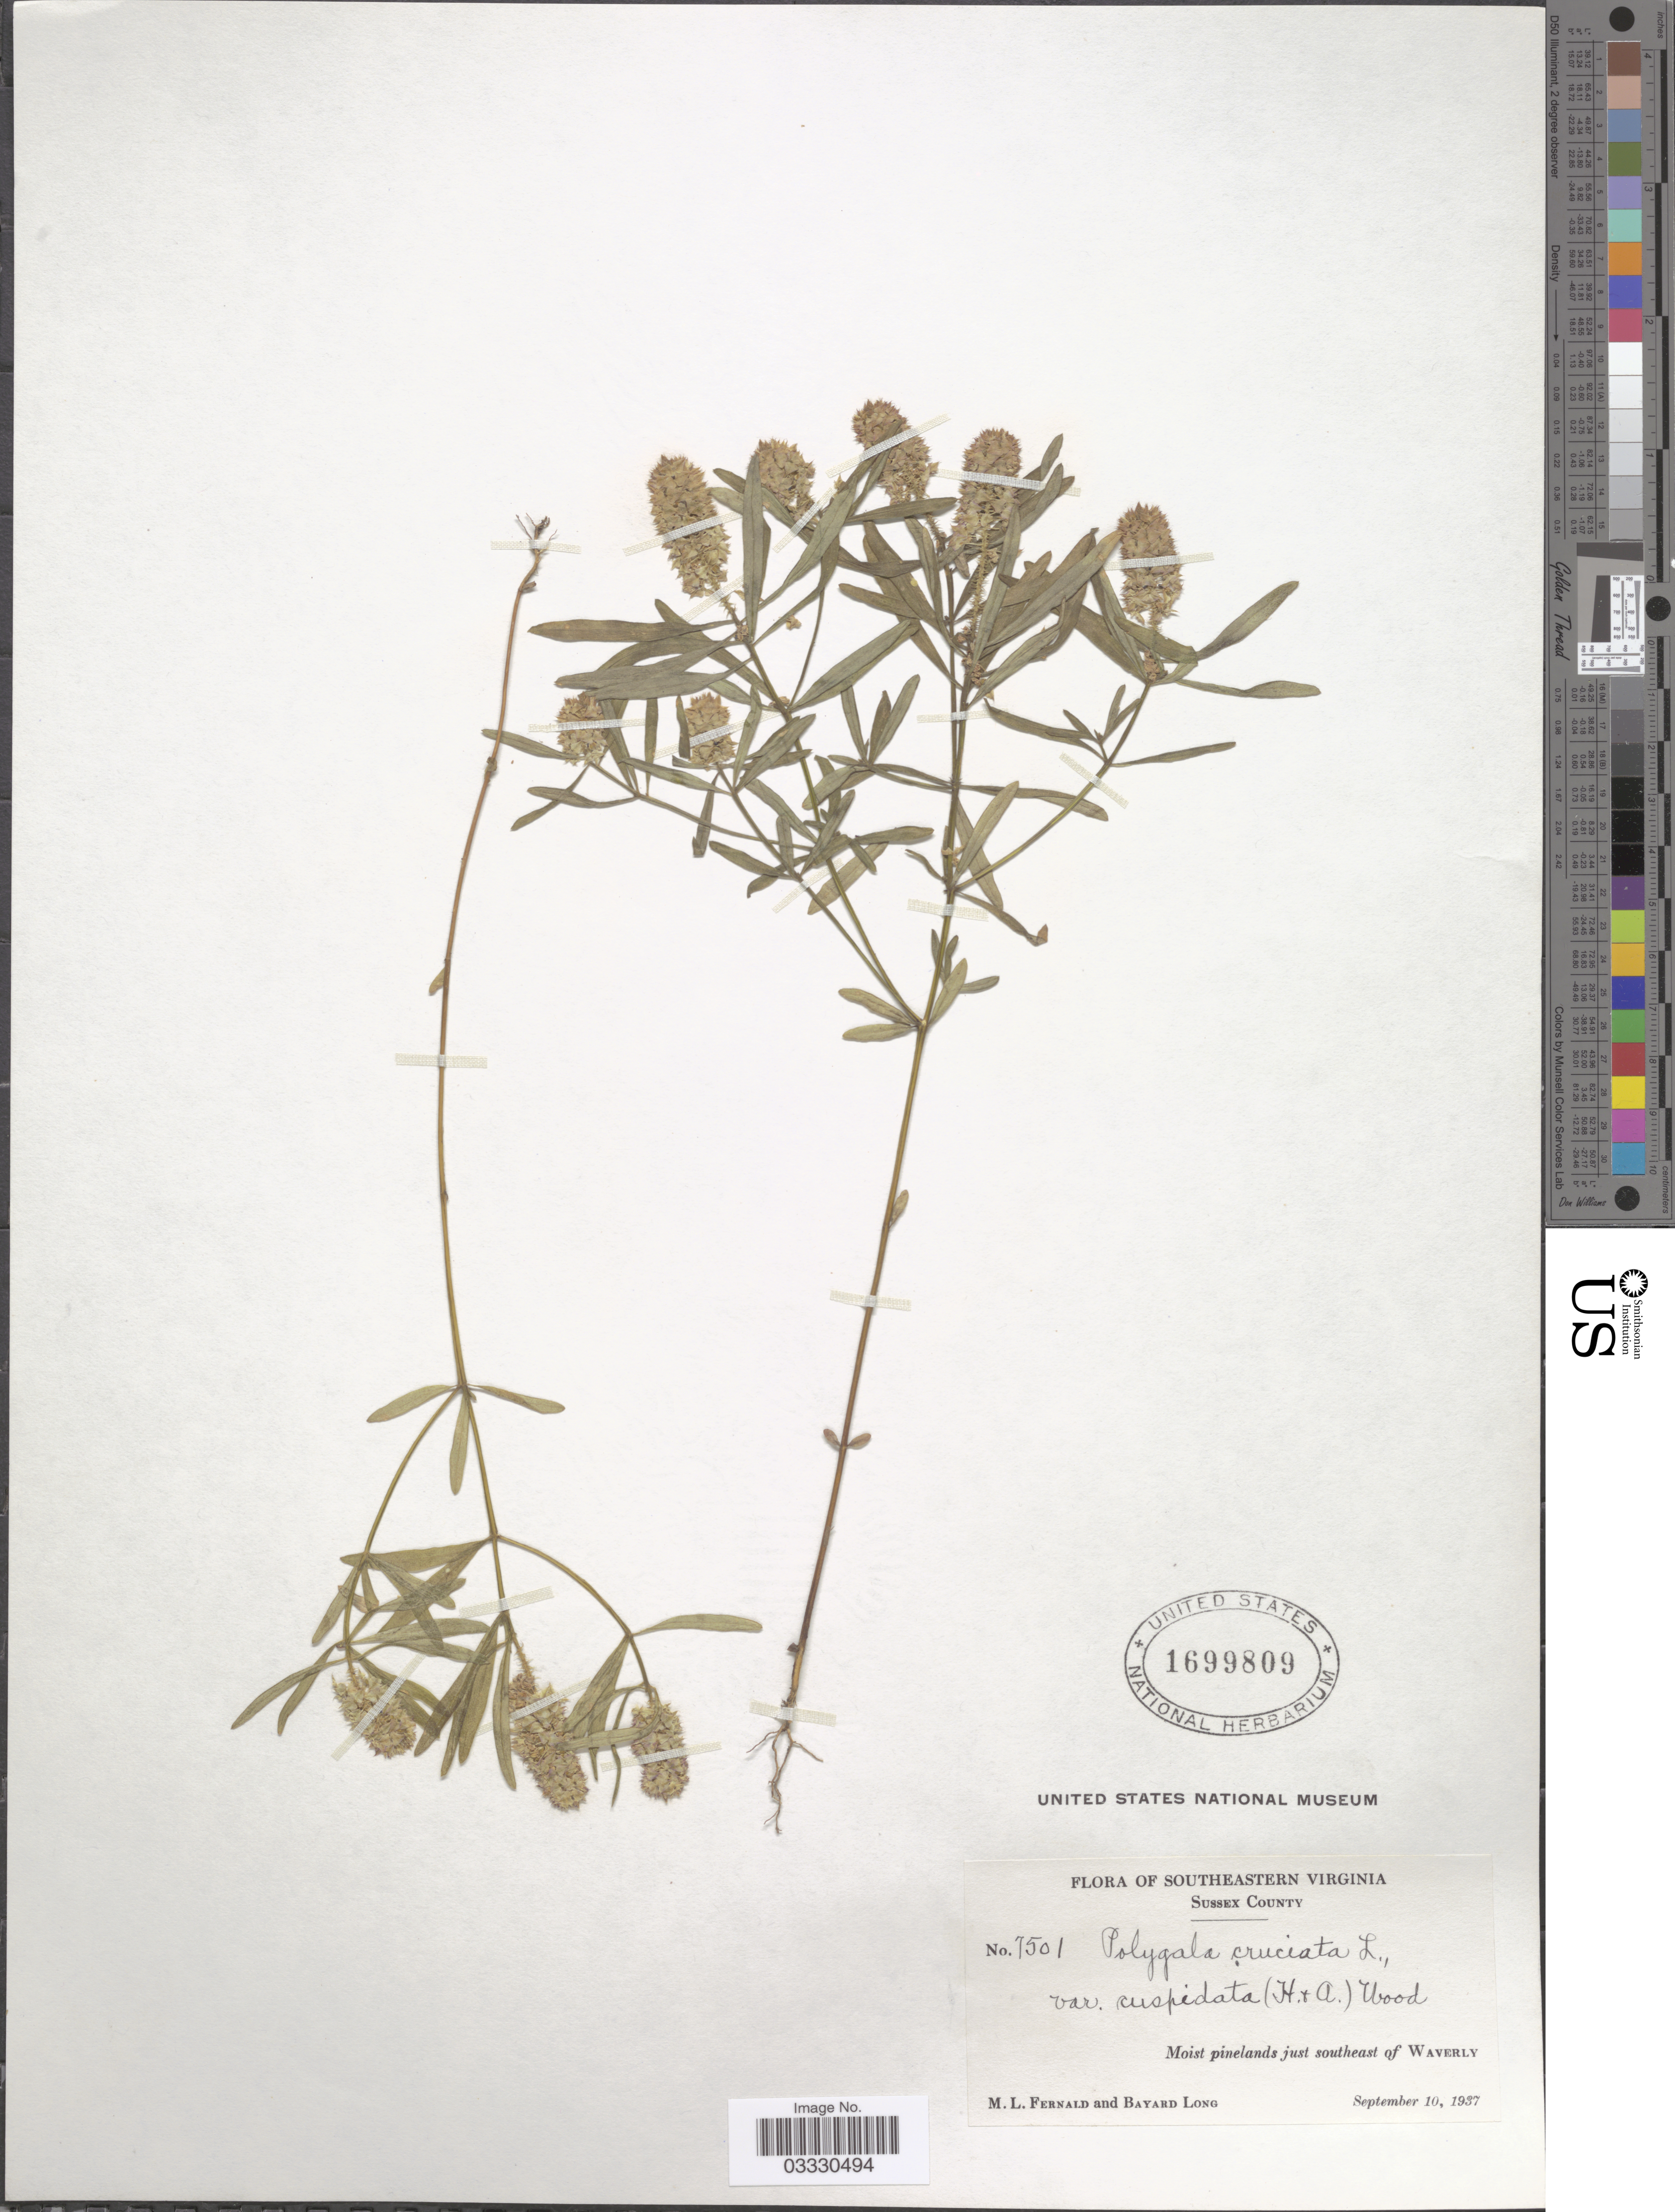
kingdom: Plantae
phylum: Tracheophyta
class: Magnoliopsida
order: Fabales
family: Polygalaceae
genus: Polygala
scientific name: Polygala cruciata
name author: L.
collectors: M. L. Fernald & B. Long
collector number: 7501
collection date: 1937-09-10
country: United States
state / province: Virginia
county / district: Sussex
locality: Southeastern Virginia. Sussex County. Moist pinelands just southeast of Waverly.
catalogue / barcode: US 1699809